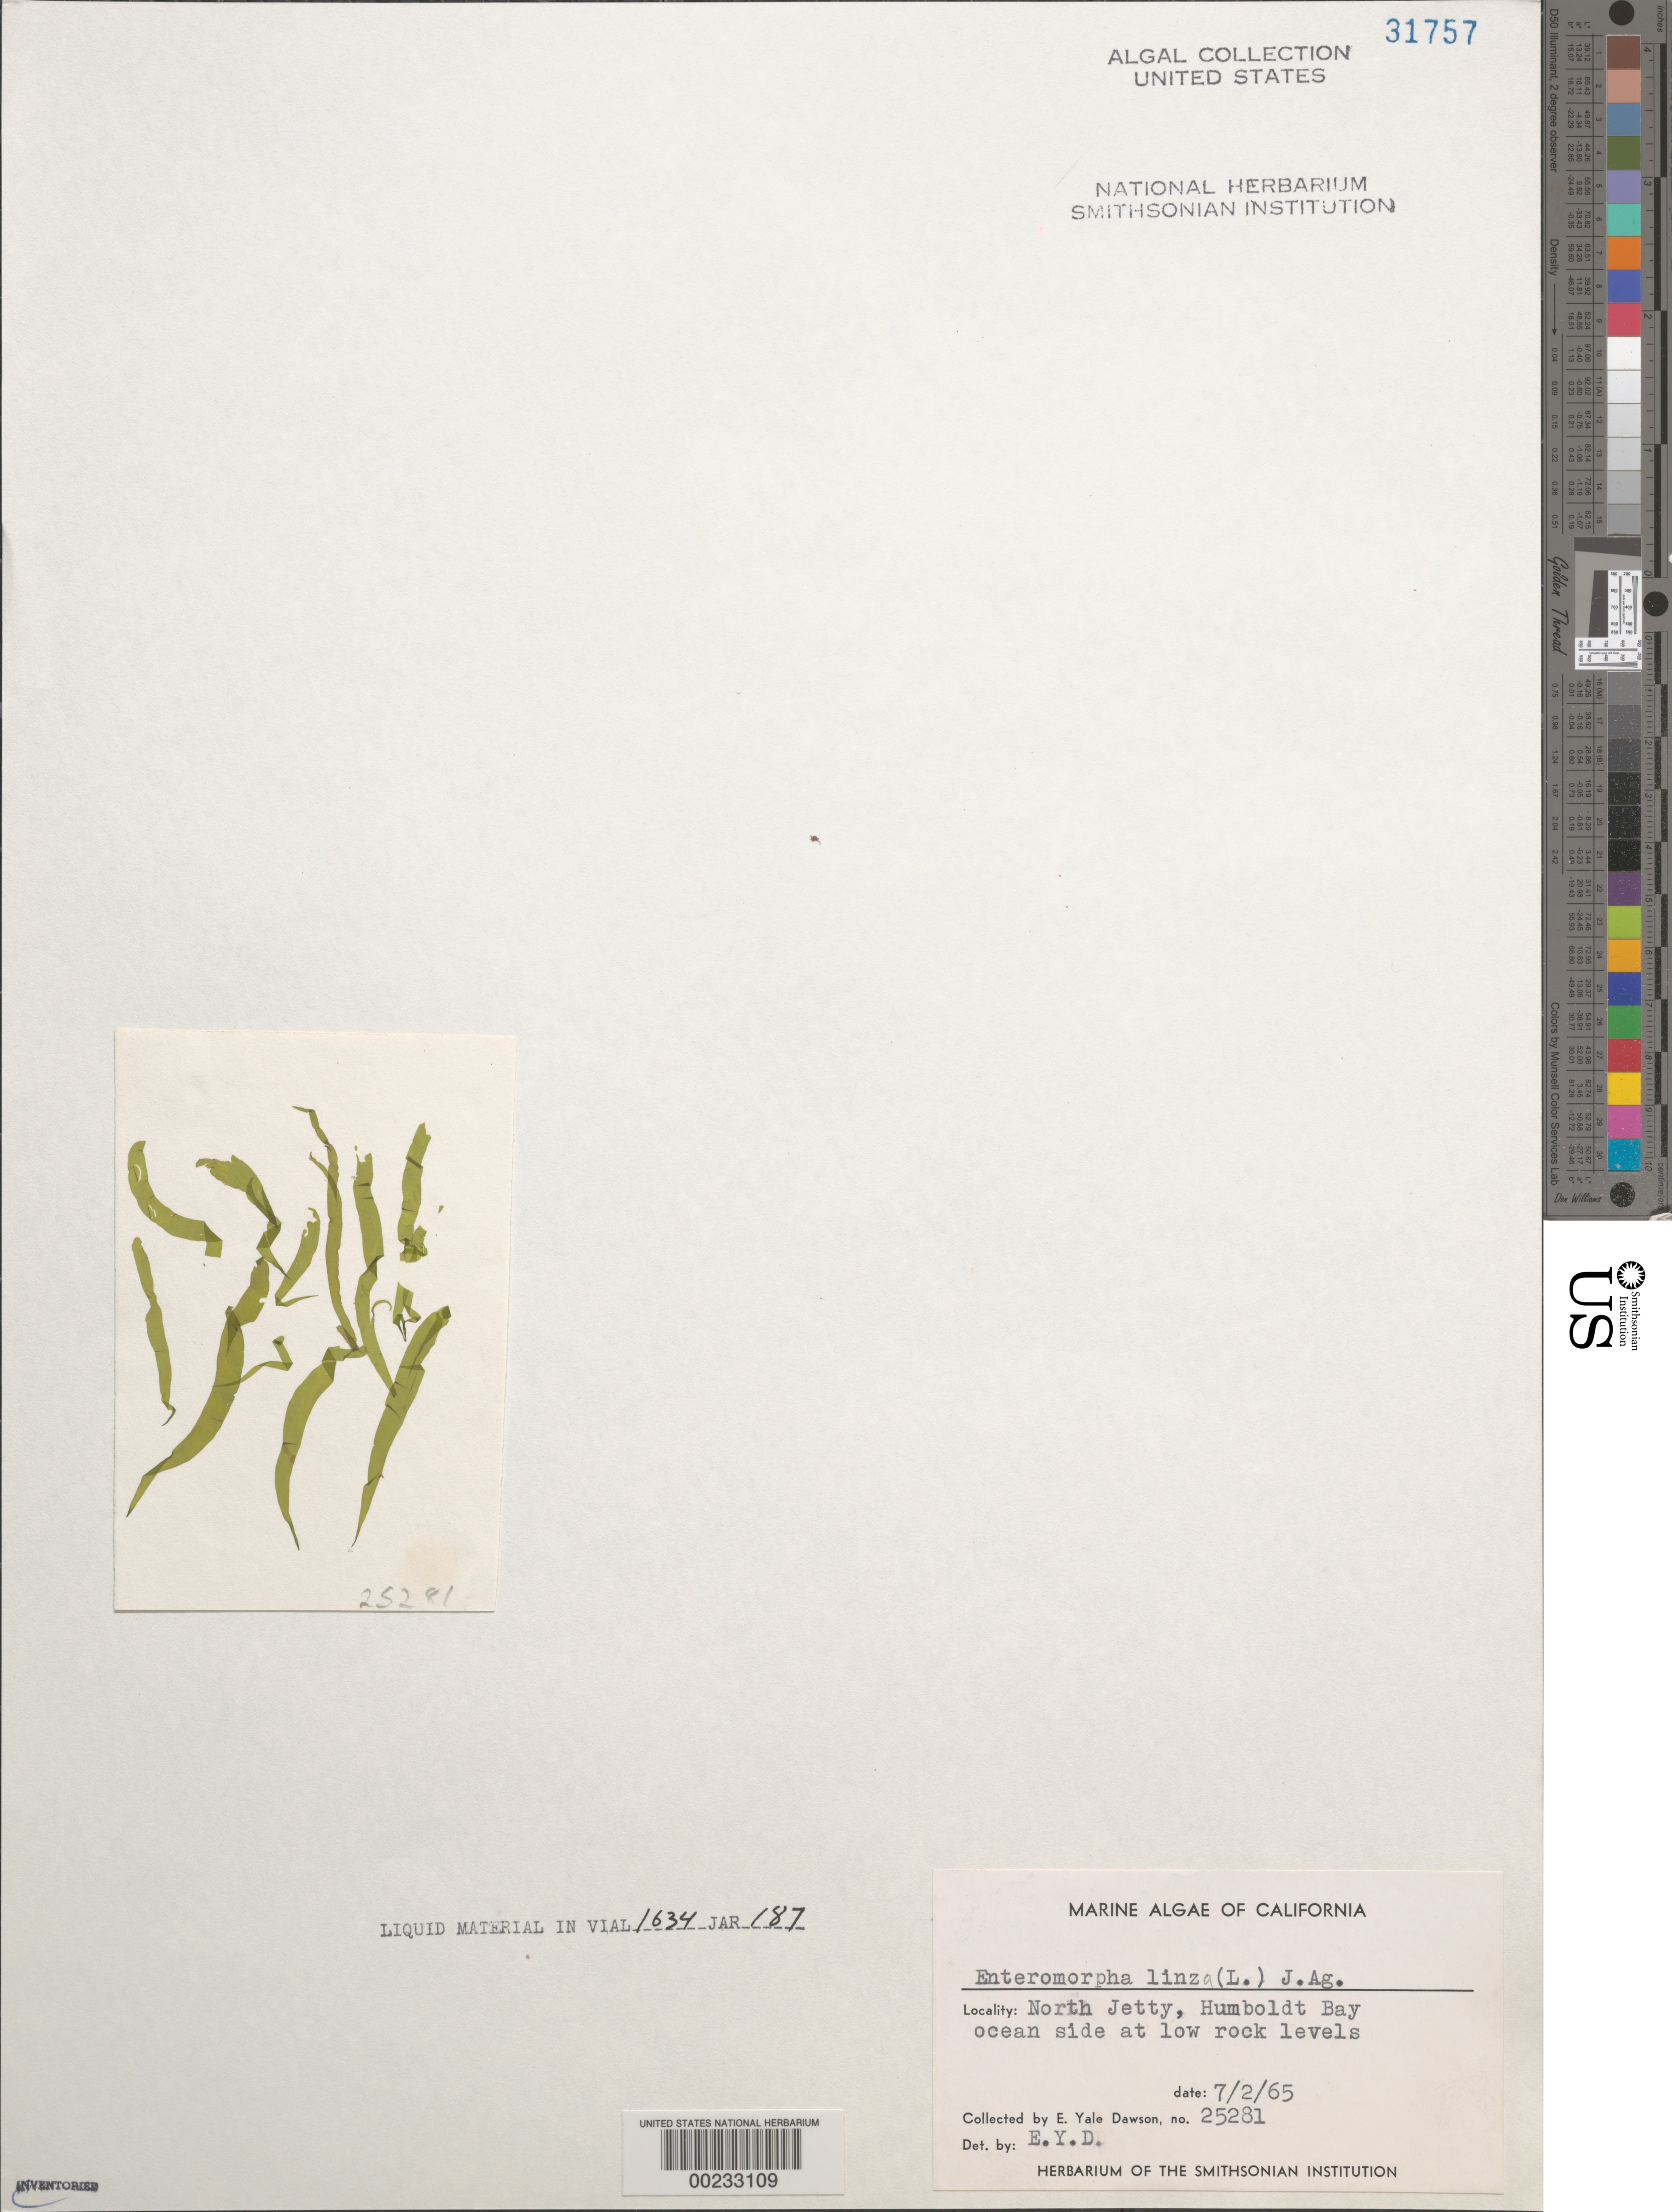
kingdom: Plantae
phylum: Chlorophyta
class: Ulvophyceae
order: Ulvales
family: Ulvaceae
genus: Ulva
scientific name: Ulva clathrata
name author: (Roth) C. Agardh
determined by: Algae name updating Project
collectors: E. Y. Dawson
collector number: EYD 25281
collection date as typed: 02 Jul 1965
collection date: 1965-07-02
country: United States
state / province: California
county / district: Humboldt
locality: Humboldt Bay, North Jetty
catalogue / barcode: US 31757